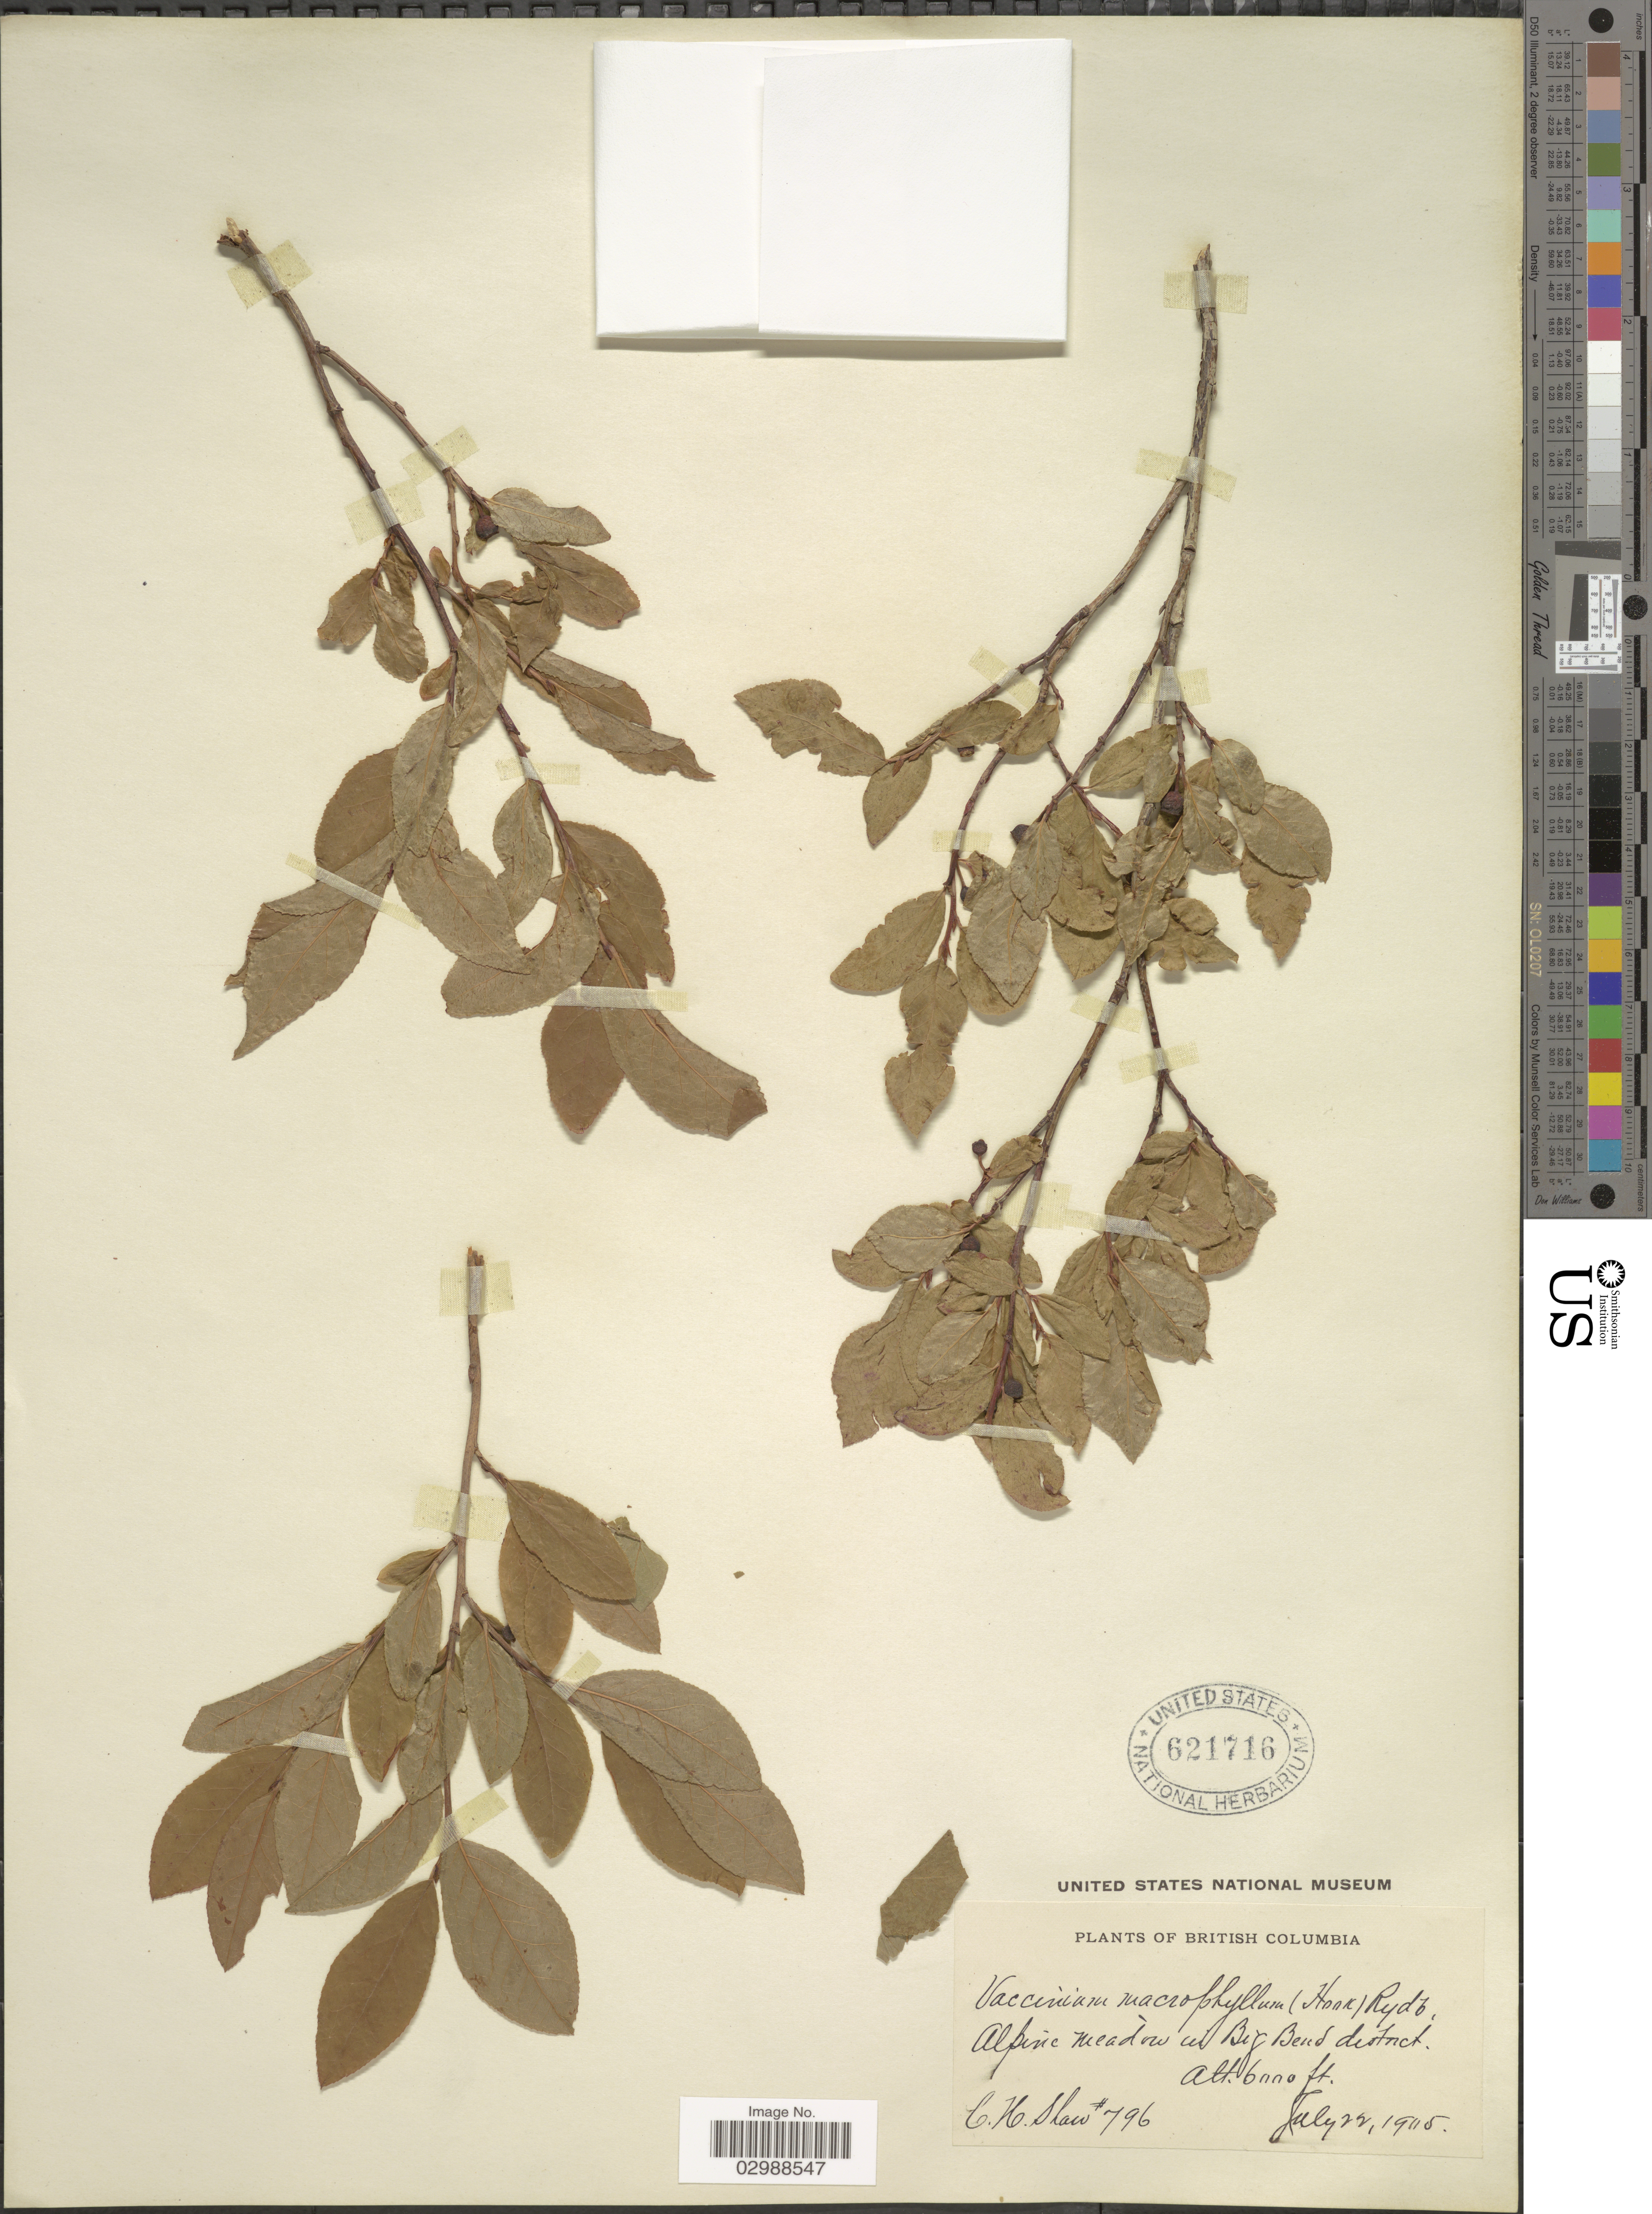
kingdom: Plantae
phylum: Tracheophyta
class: Magnoliopsida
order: Ericales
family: Ericaceae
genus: Vaccinium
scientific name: Vaccinium membranaceum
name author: Douglas ex Torr.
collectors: C. H. Shaw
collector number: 796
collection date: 1905-07-22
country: Canada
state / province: British Columbia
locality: Alpine meadow nr. Big Bend district.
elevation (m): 1829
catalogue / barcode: US 621716